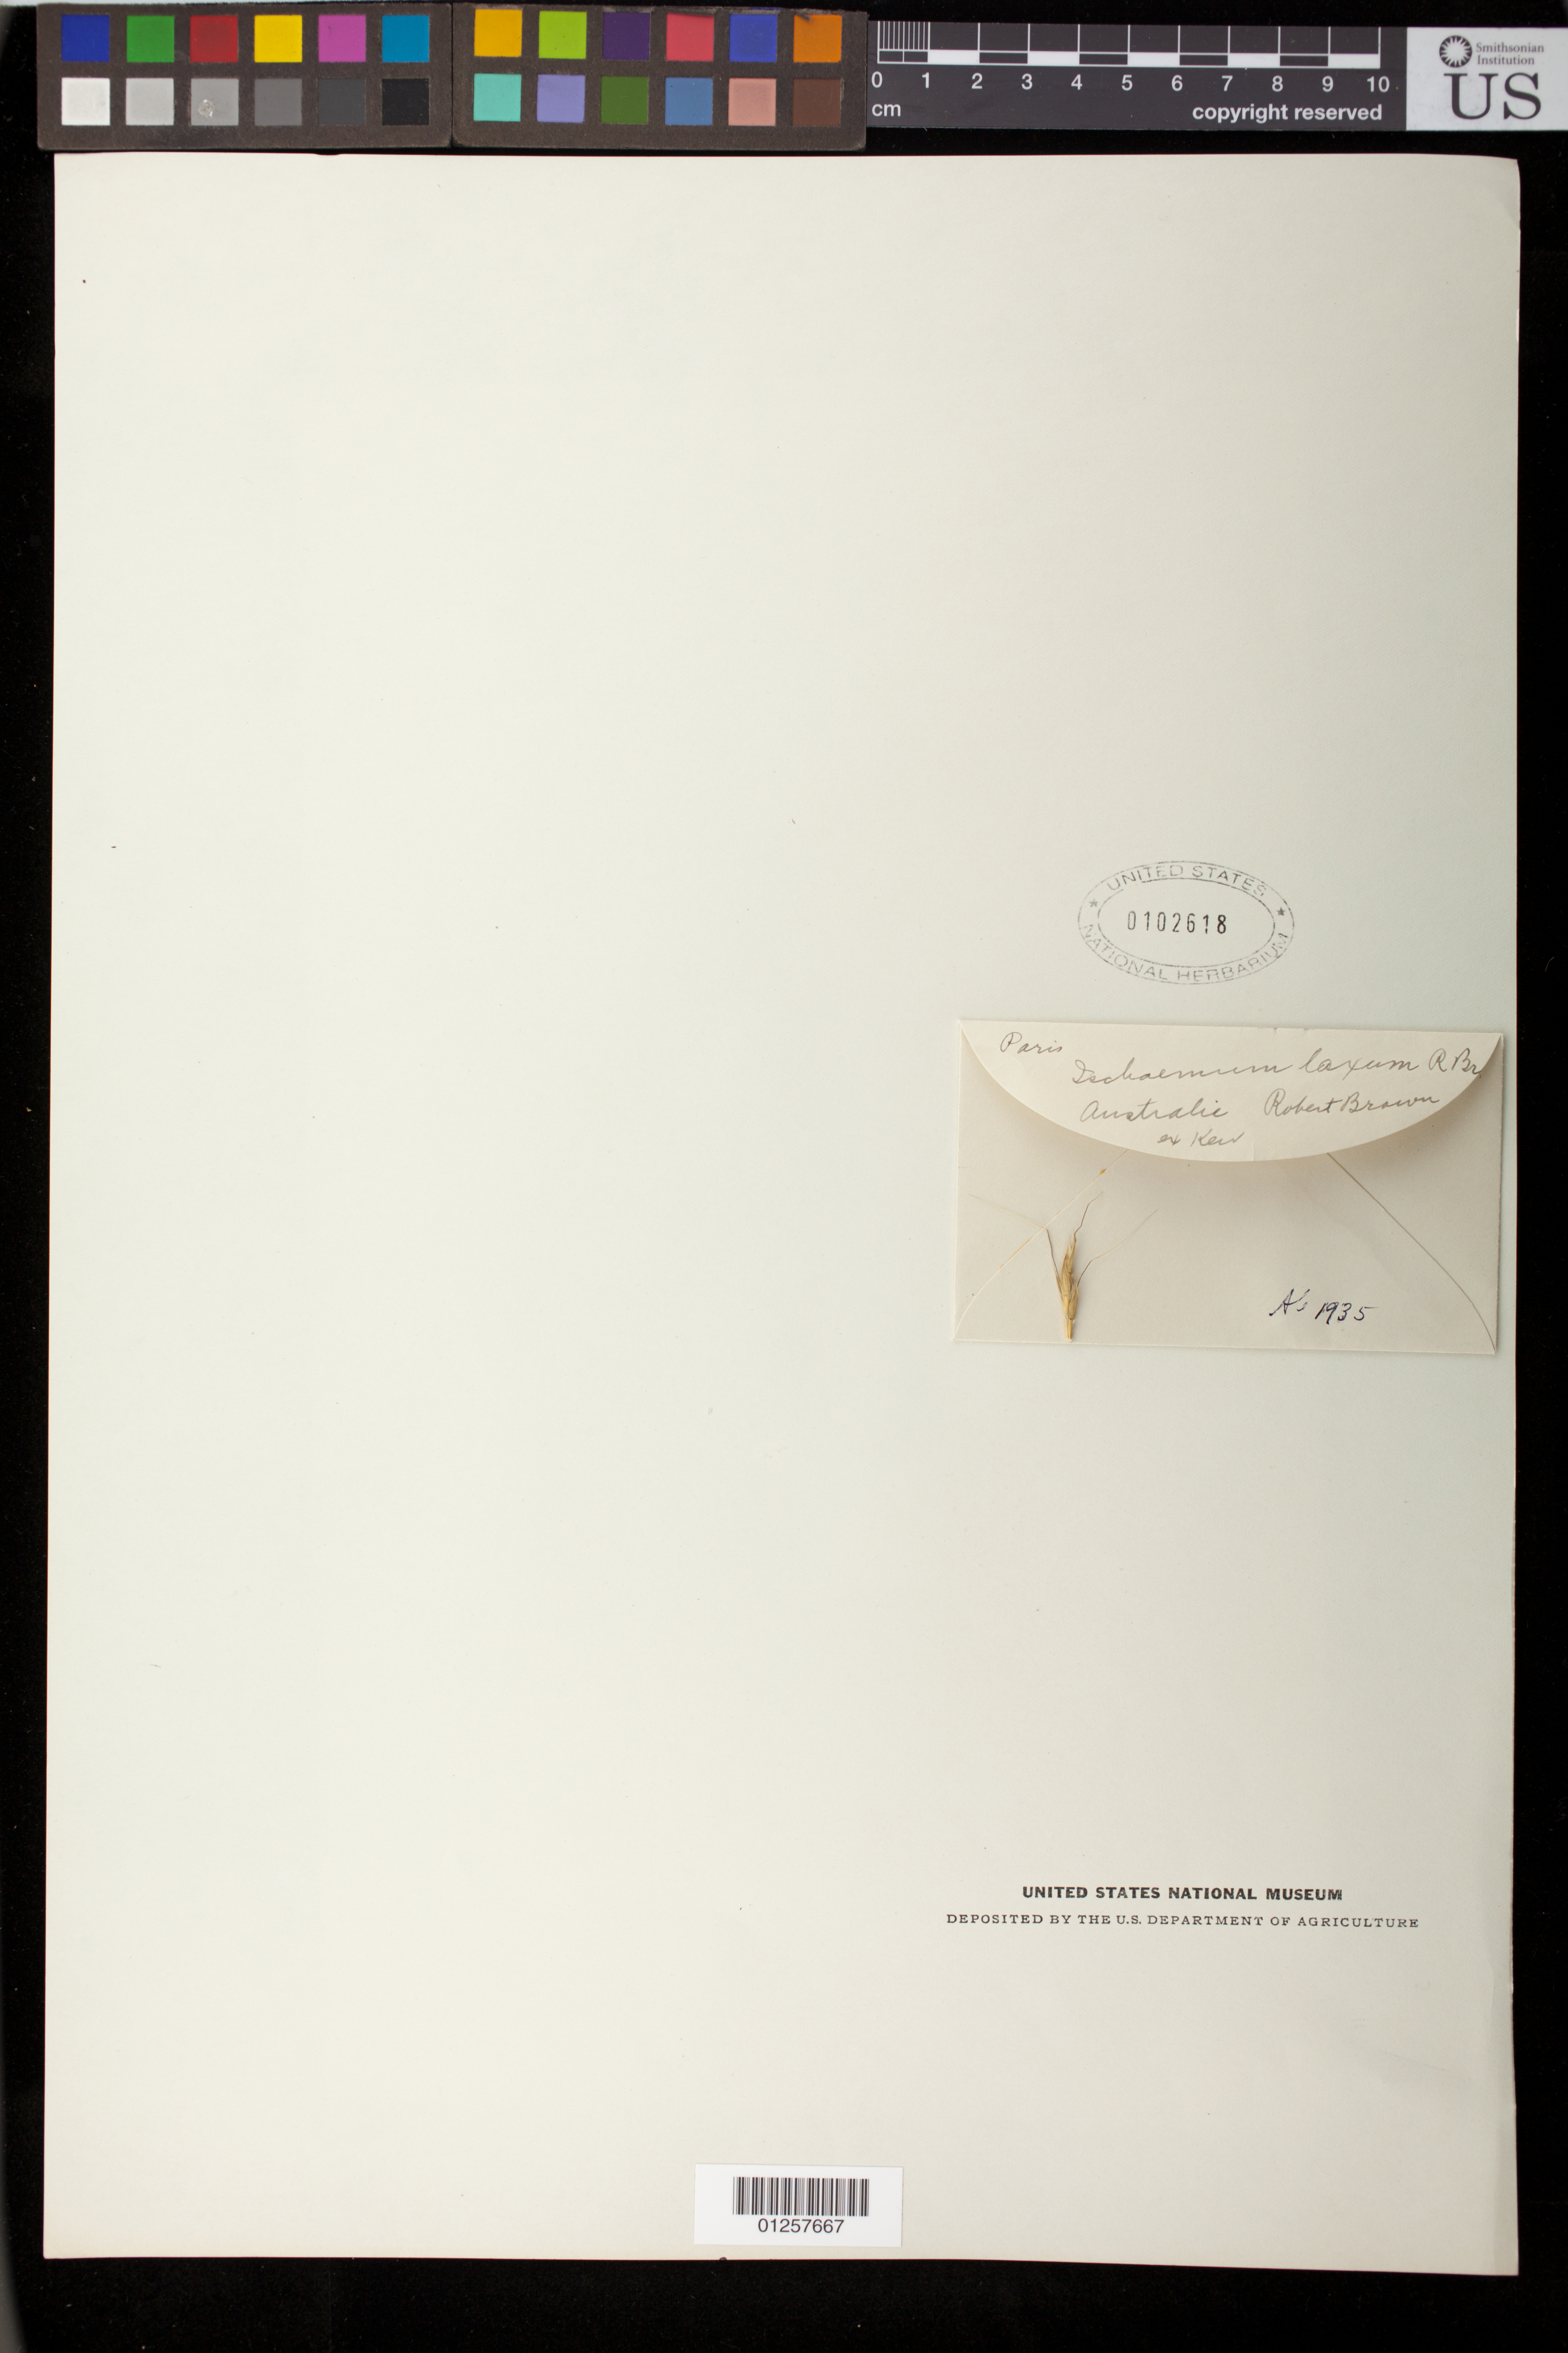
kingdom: Plantae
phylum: Tracheophyta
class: Liliopsida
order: Poales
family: Poaceae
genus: Ischaemum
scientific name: Ischaemum laxum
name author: R. Br.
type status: Type Collection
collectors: W. T. Aiton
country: Australia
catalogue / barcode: US 102618